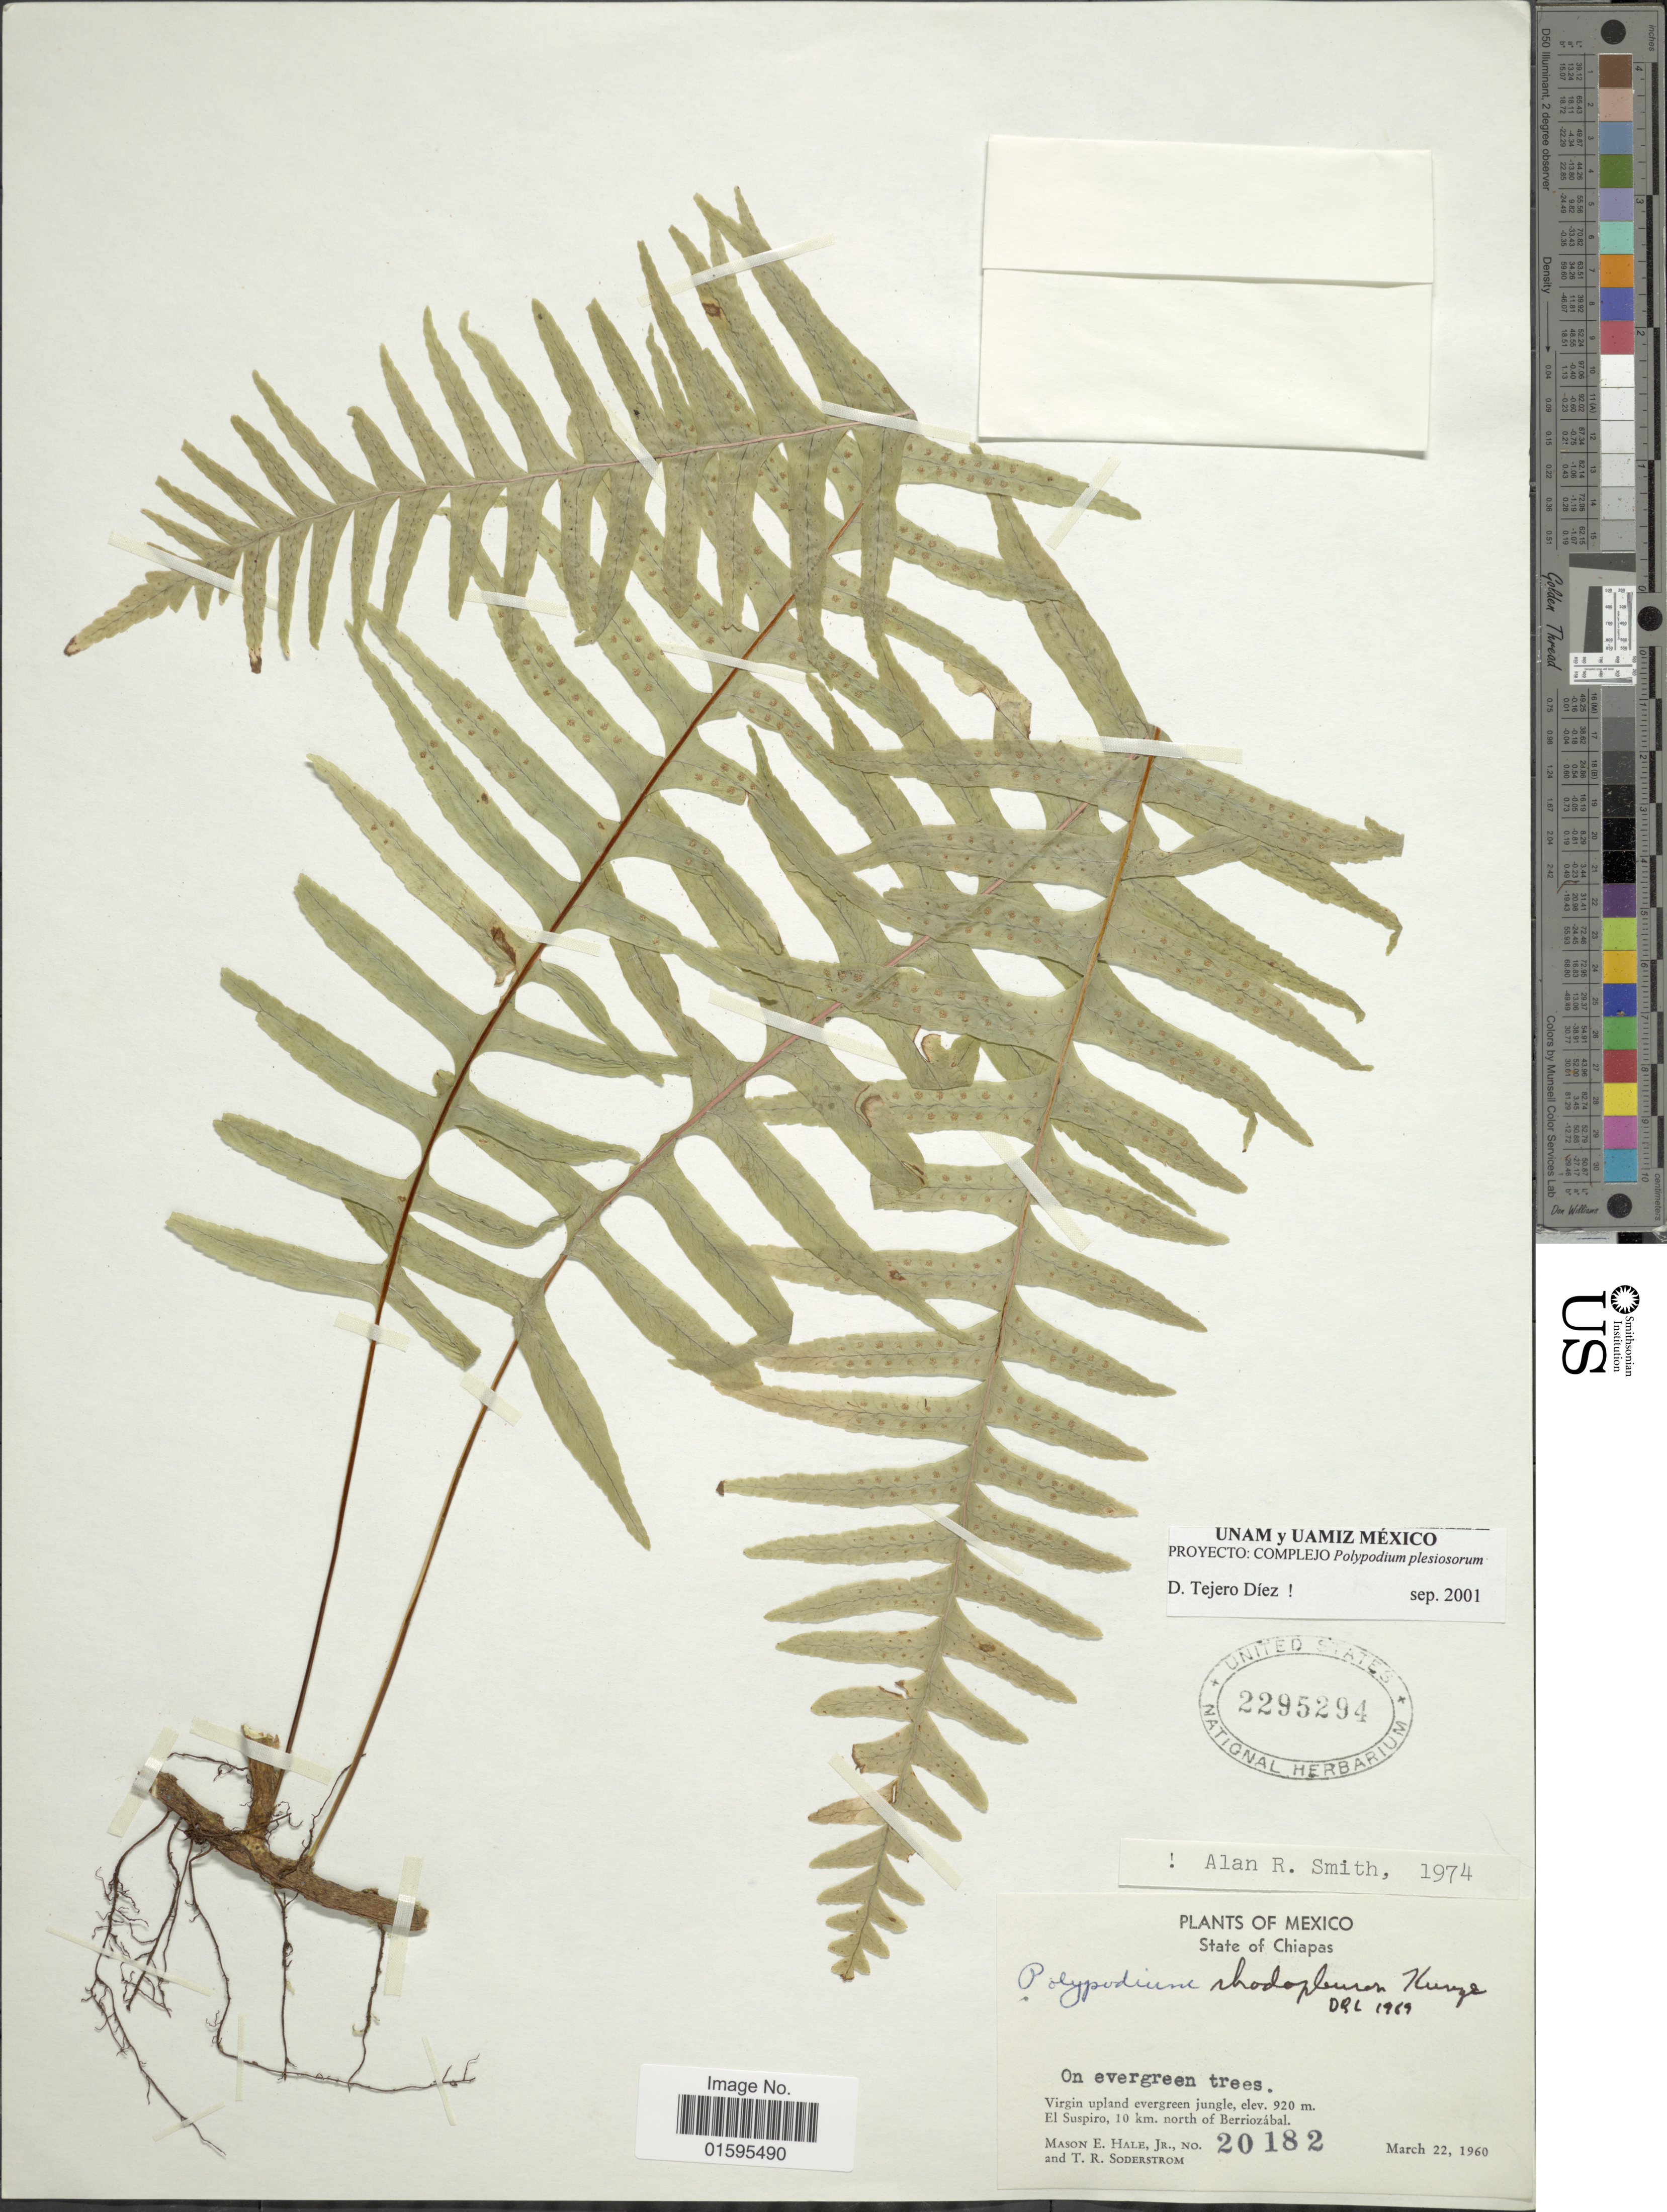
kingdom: Plantae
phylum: Tracheophyta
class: Polypodiopsida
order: Polypodiales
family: Polypodiaceae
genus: Polypodium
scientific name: Polypodium rhodopleuron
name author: Kunze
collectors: M. Hale & T. R. Soderstrom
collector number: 20182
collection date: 1960-03-22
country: Mexico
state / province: Chiapas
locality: State of Chiapas, Virgin upland evergreen jungle, El Suspiro, 10 km north of Berriozabal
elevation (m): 920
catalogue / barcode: US 2295294